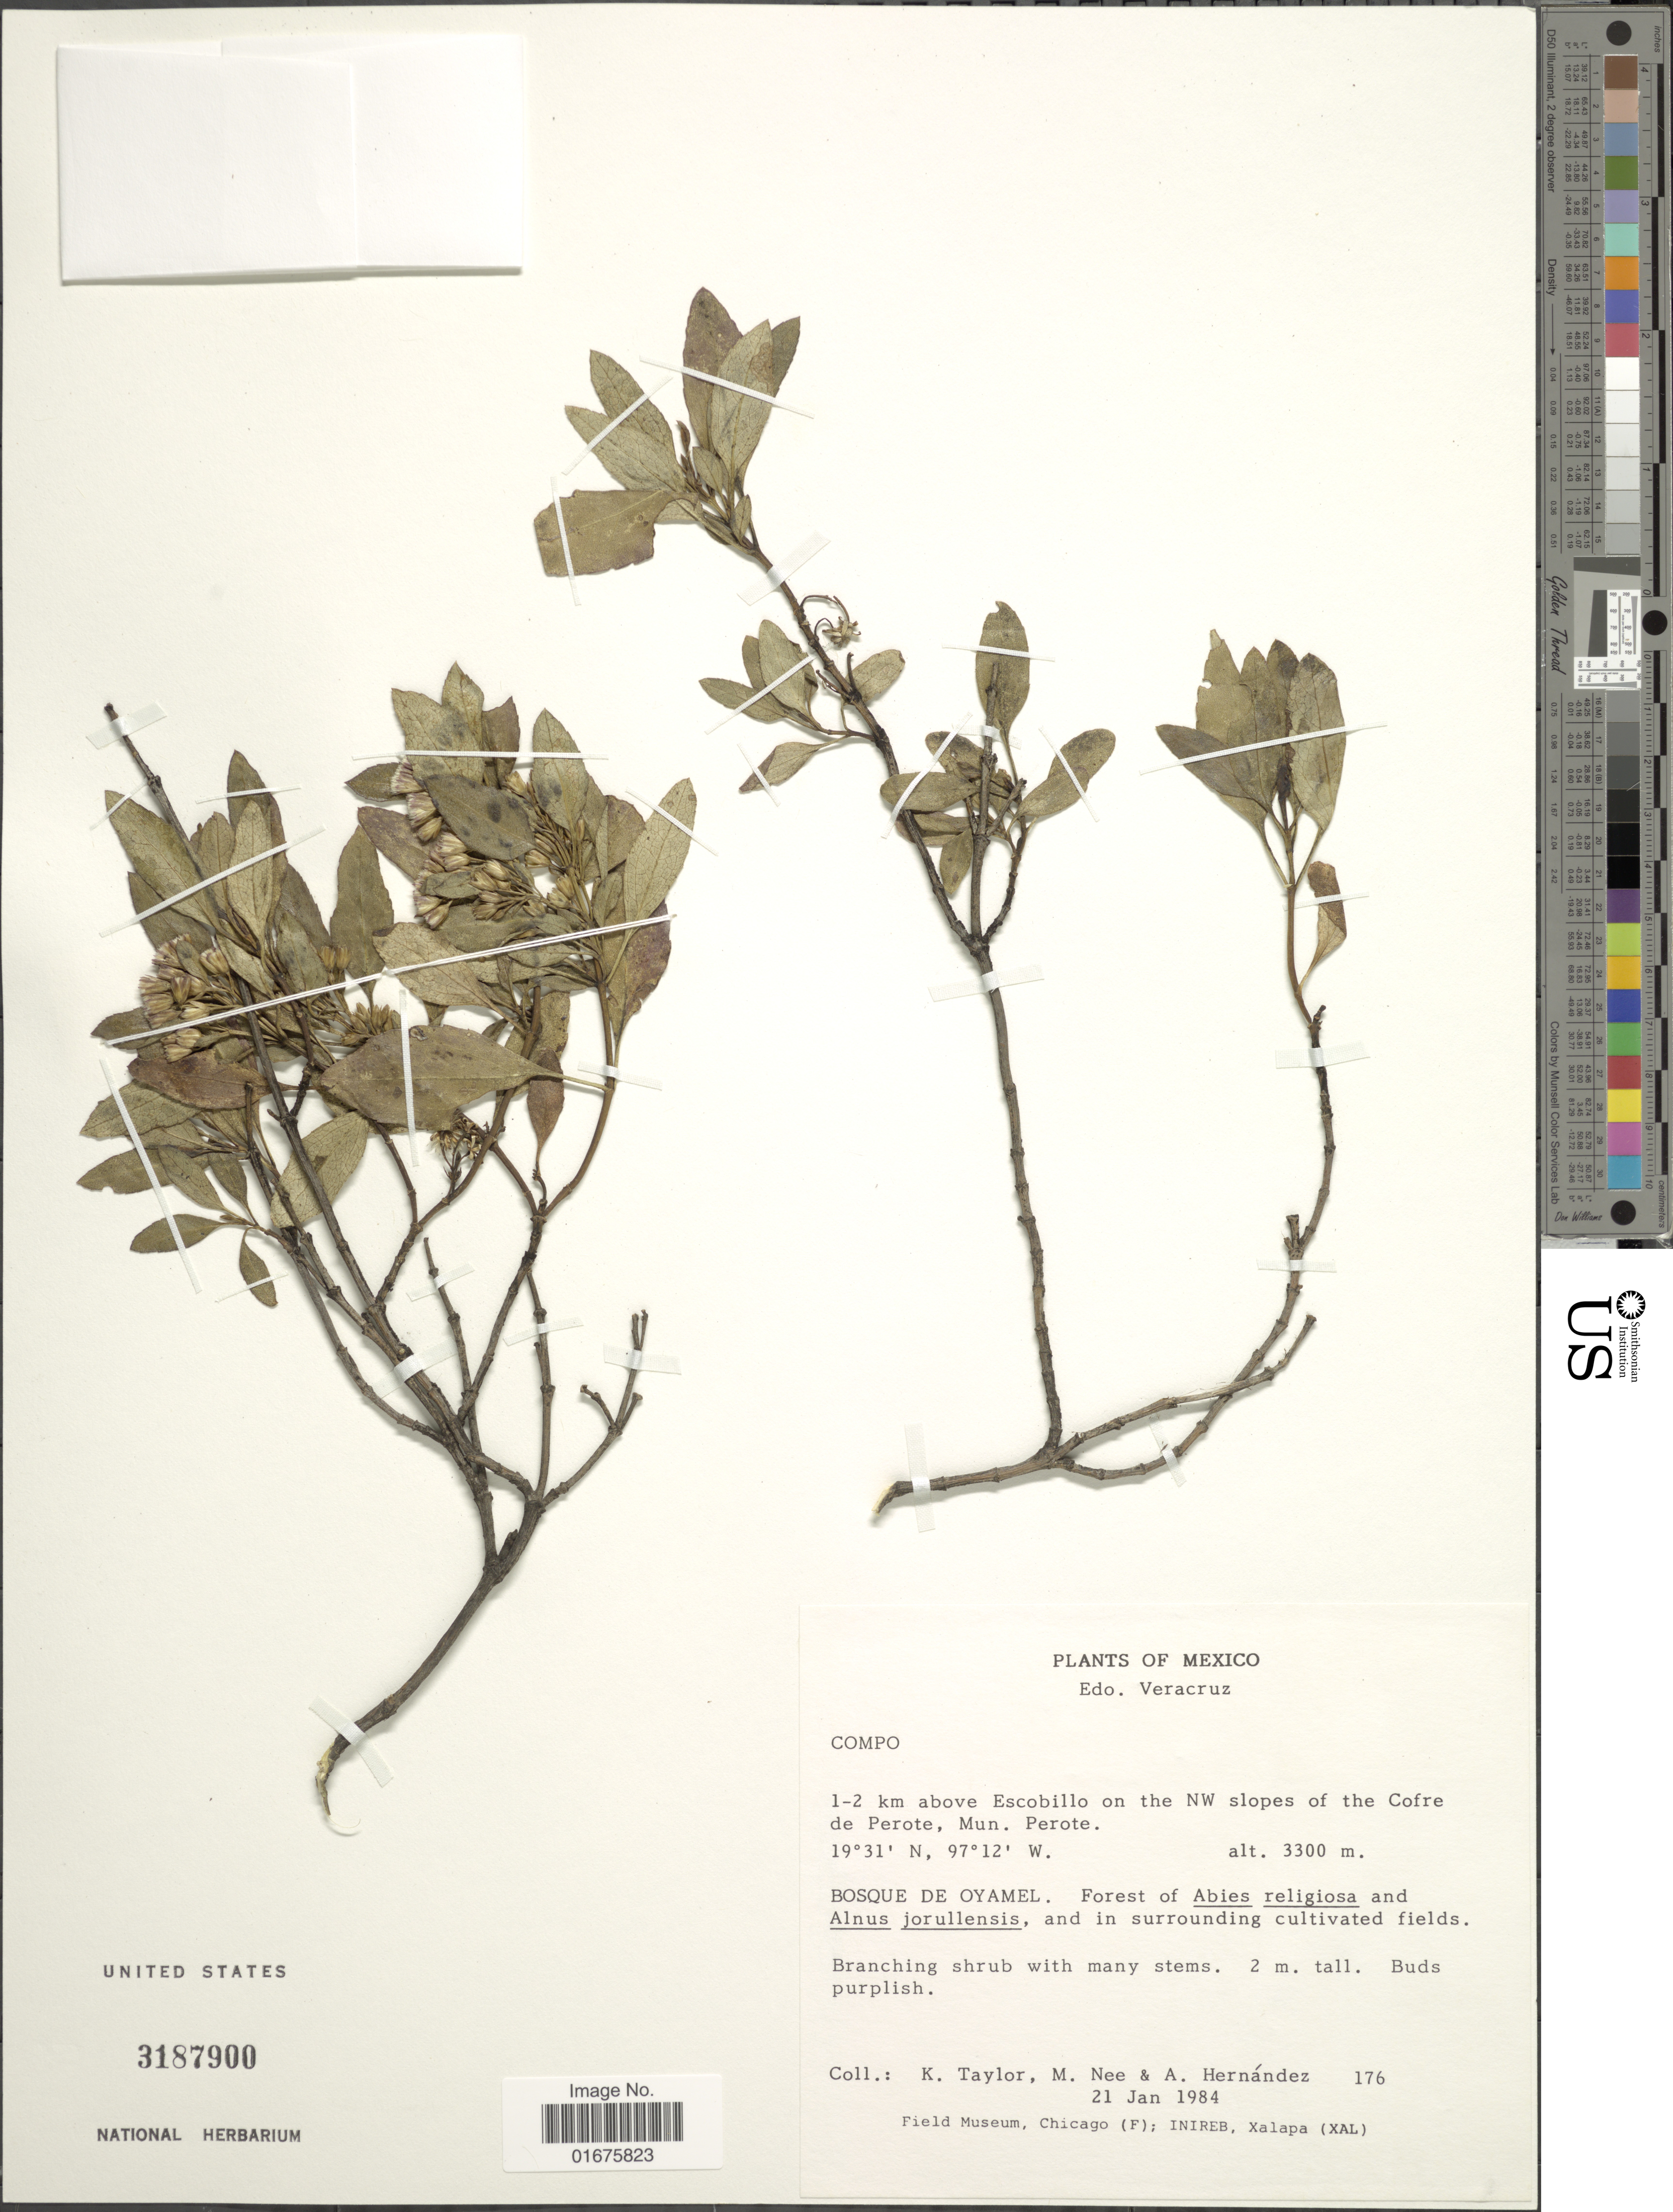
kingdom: Plantae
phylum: Tracheophyta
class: Magnoliopsida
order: Asterales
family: Asteraceae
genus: Ageratina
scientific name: Ageratina glabrata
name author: (Kunth) R.M. King & H. Rob.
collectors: K. Taylor, M. Nee & A. Hernandez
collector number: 176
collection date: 1984-01-21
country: Mexico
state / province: Veracruz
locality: Compo, Veracruz, 1-2 km above Escobillo on the NW slopes of the Cofre de Perote, Mun. Perote, Bosque de Oyamel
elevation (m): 3300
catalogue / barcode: US 3187900